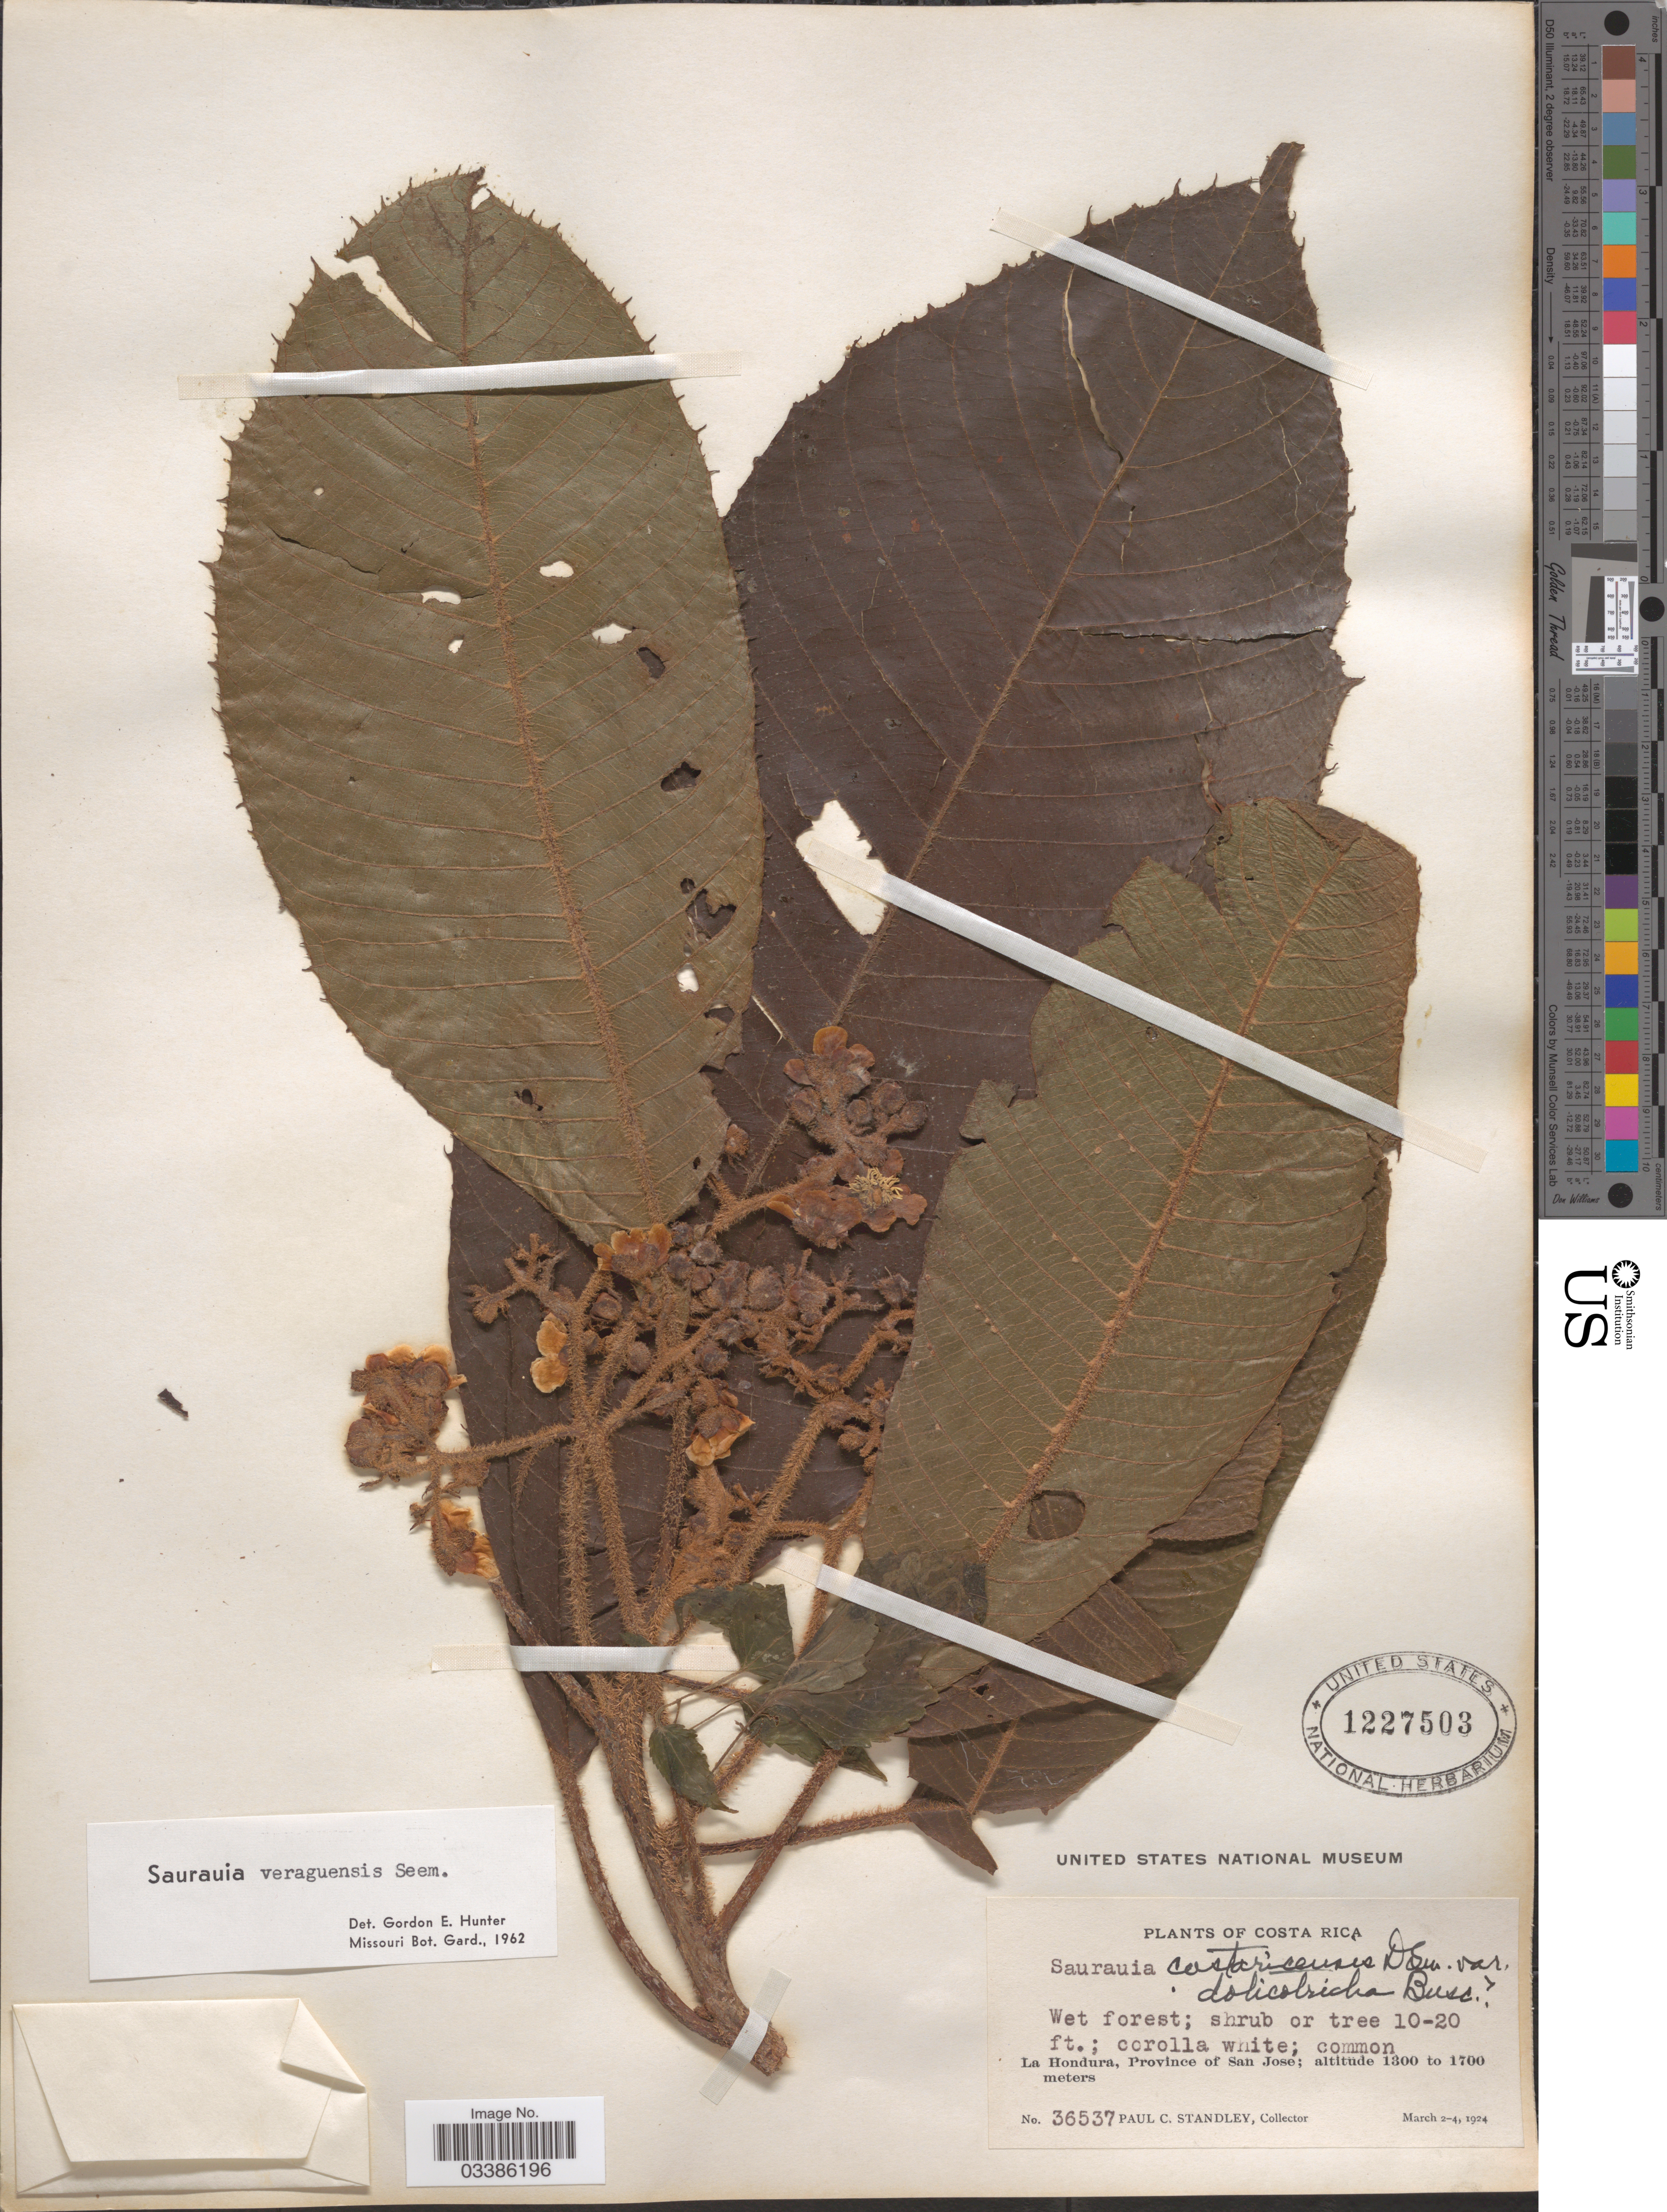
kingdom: Plantae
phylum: Tracheophyta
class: Magnoliopsida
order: Ericales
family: Actinidiaceae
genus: Saurauia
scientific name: Saurauia veraguasensis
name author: Seem.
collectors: P. C. Standley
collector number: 36537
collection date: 1924-03-02/1924-03-04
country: Costa Rica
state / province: San José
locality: La Hondura.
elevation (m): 1300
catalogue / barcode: US 1227503